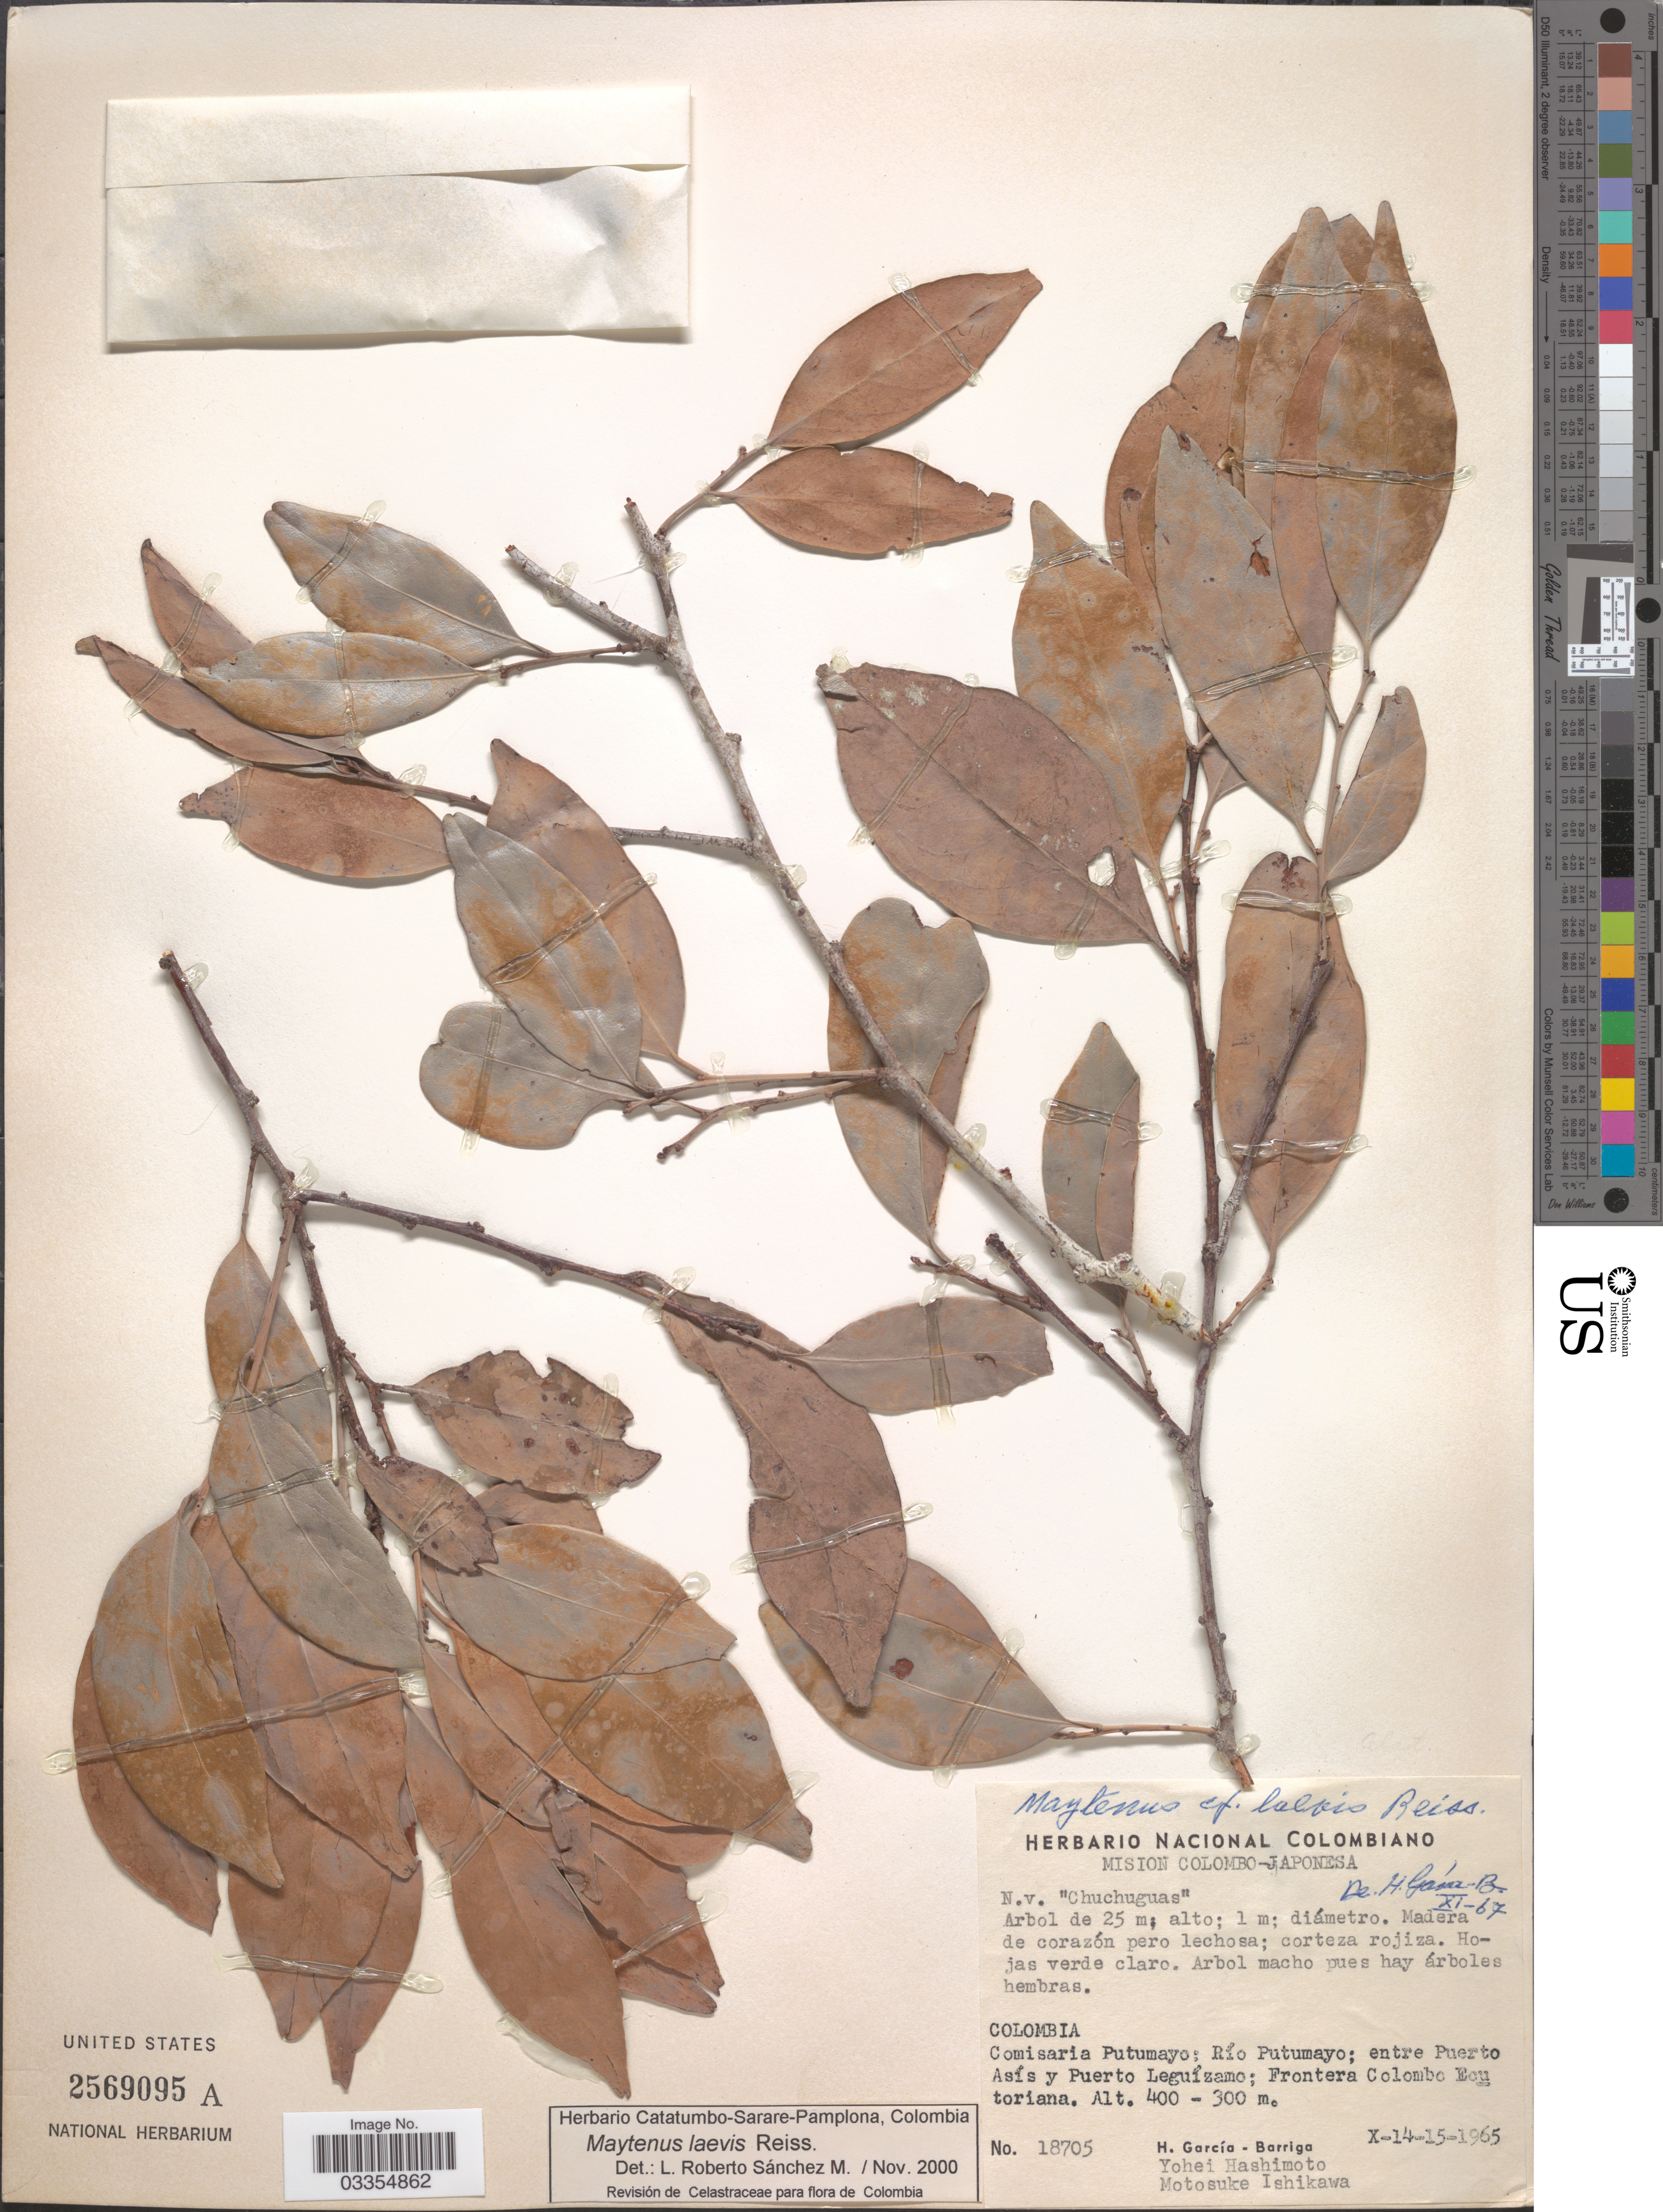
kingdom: Plantae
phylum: Tracheophyta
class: Magnoliopsida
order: Celastrales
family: Celastraceae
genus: Maytenus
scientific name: Maytenus laevis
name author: Reissek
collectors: H. García Barriga, Y. Hashimoto & M. Ishikawa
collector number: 18705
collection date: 1965-10-14/1965-10-15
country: Colombia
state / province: Putumayo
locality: Comisaria Putumayo: Río Putumayo; entre Puerto Asís y Puerto Leguízamo; Frontera Colombo Ecutoriana.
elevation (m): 300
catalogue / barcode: US 2569095A